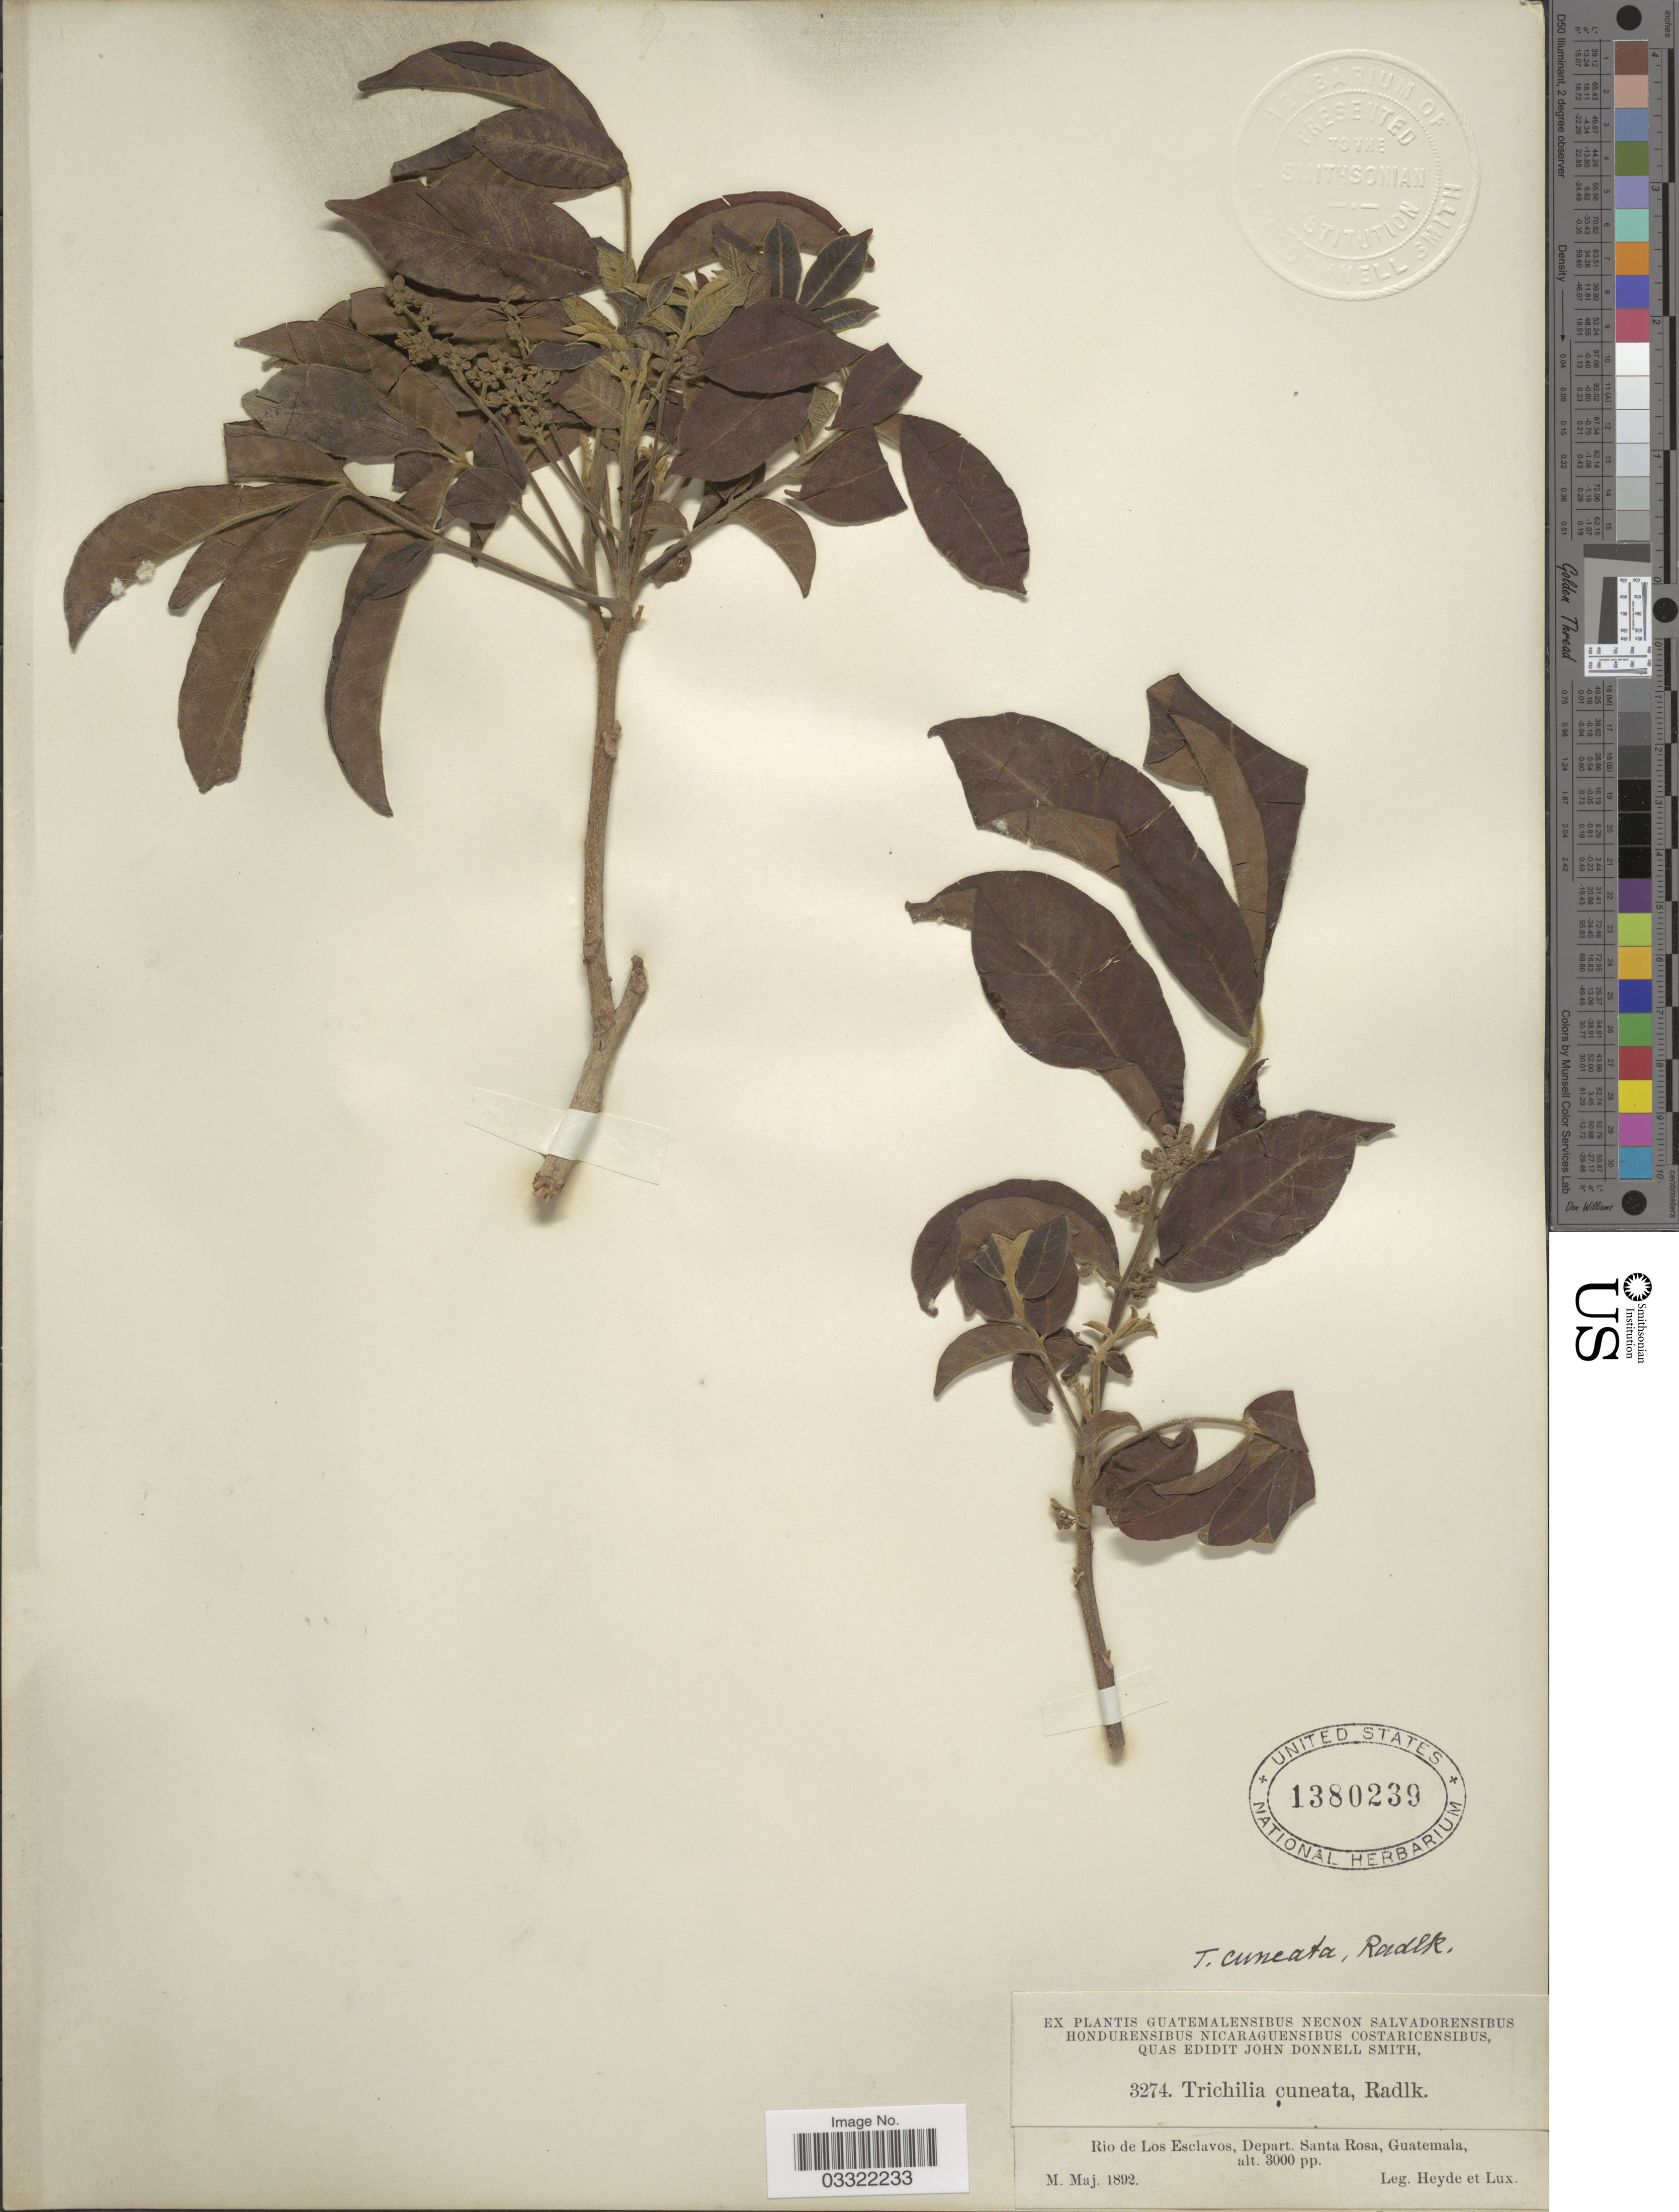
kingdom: Plantae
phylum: Tracheophyta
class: Magnoliopsida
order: Sapindales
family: Meliaceae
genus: Trichilia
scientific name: Trichilia cuneata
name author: Radlk.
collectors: Heyde & Lux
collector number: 3274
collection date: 1892-05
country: Guatemala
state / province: Santa Rosa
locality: Rio de Los Esclavos, Depart. Santa Rosa.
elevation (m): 914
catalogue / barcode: US 1380239